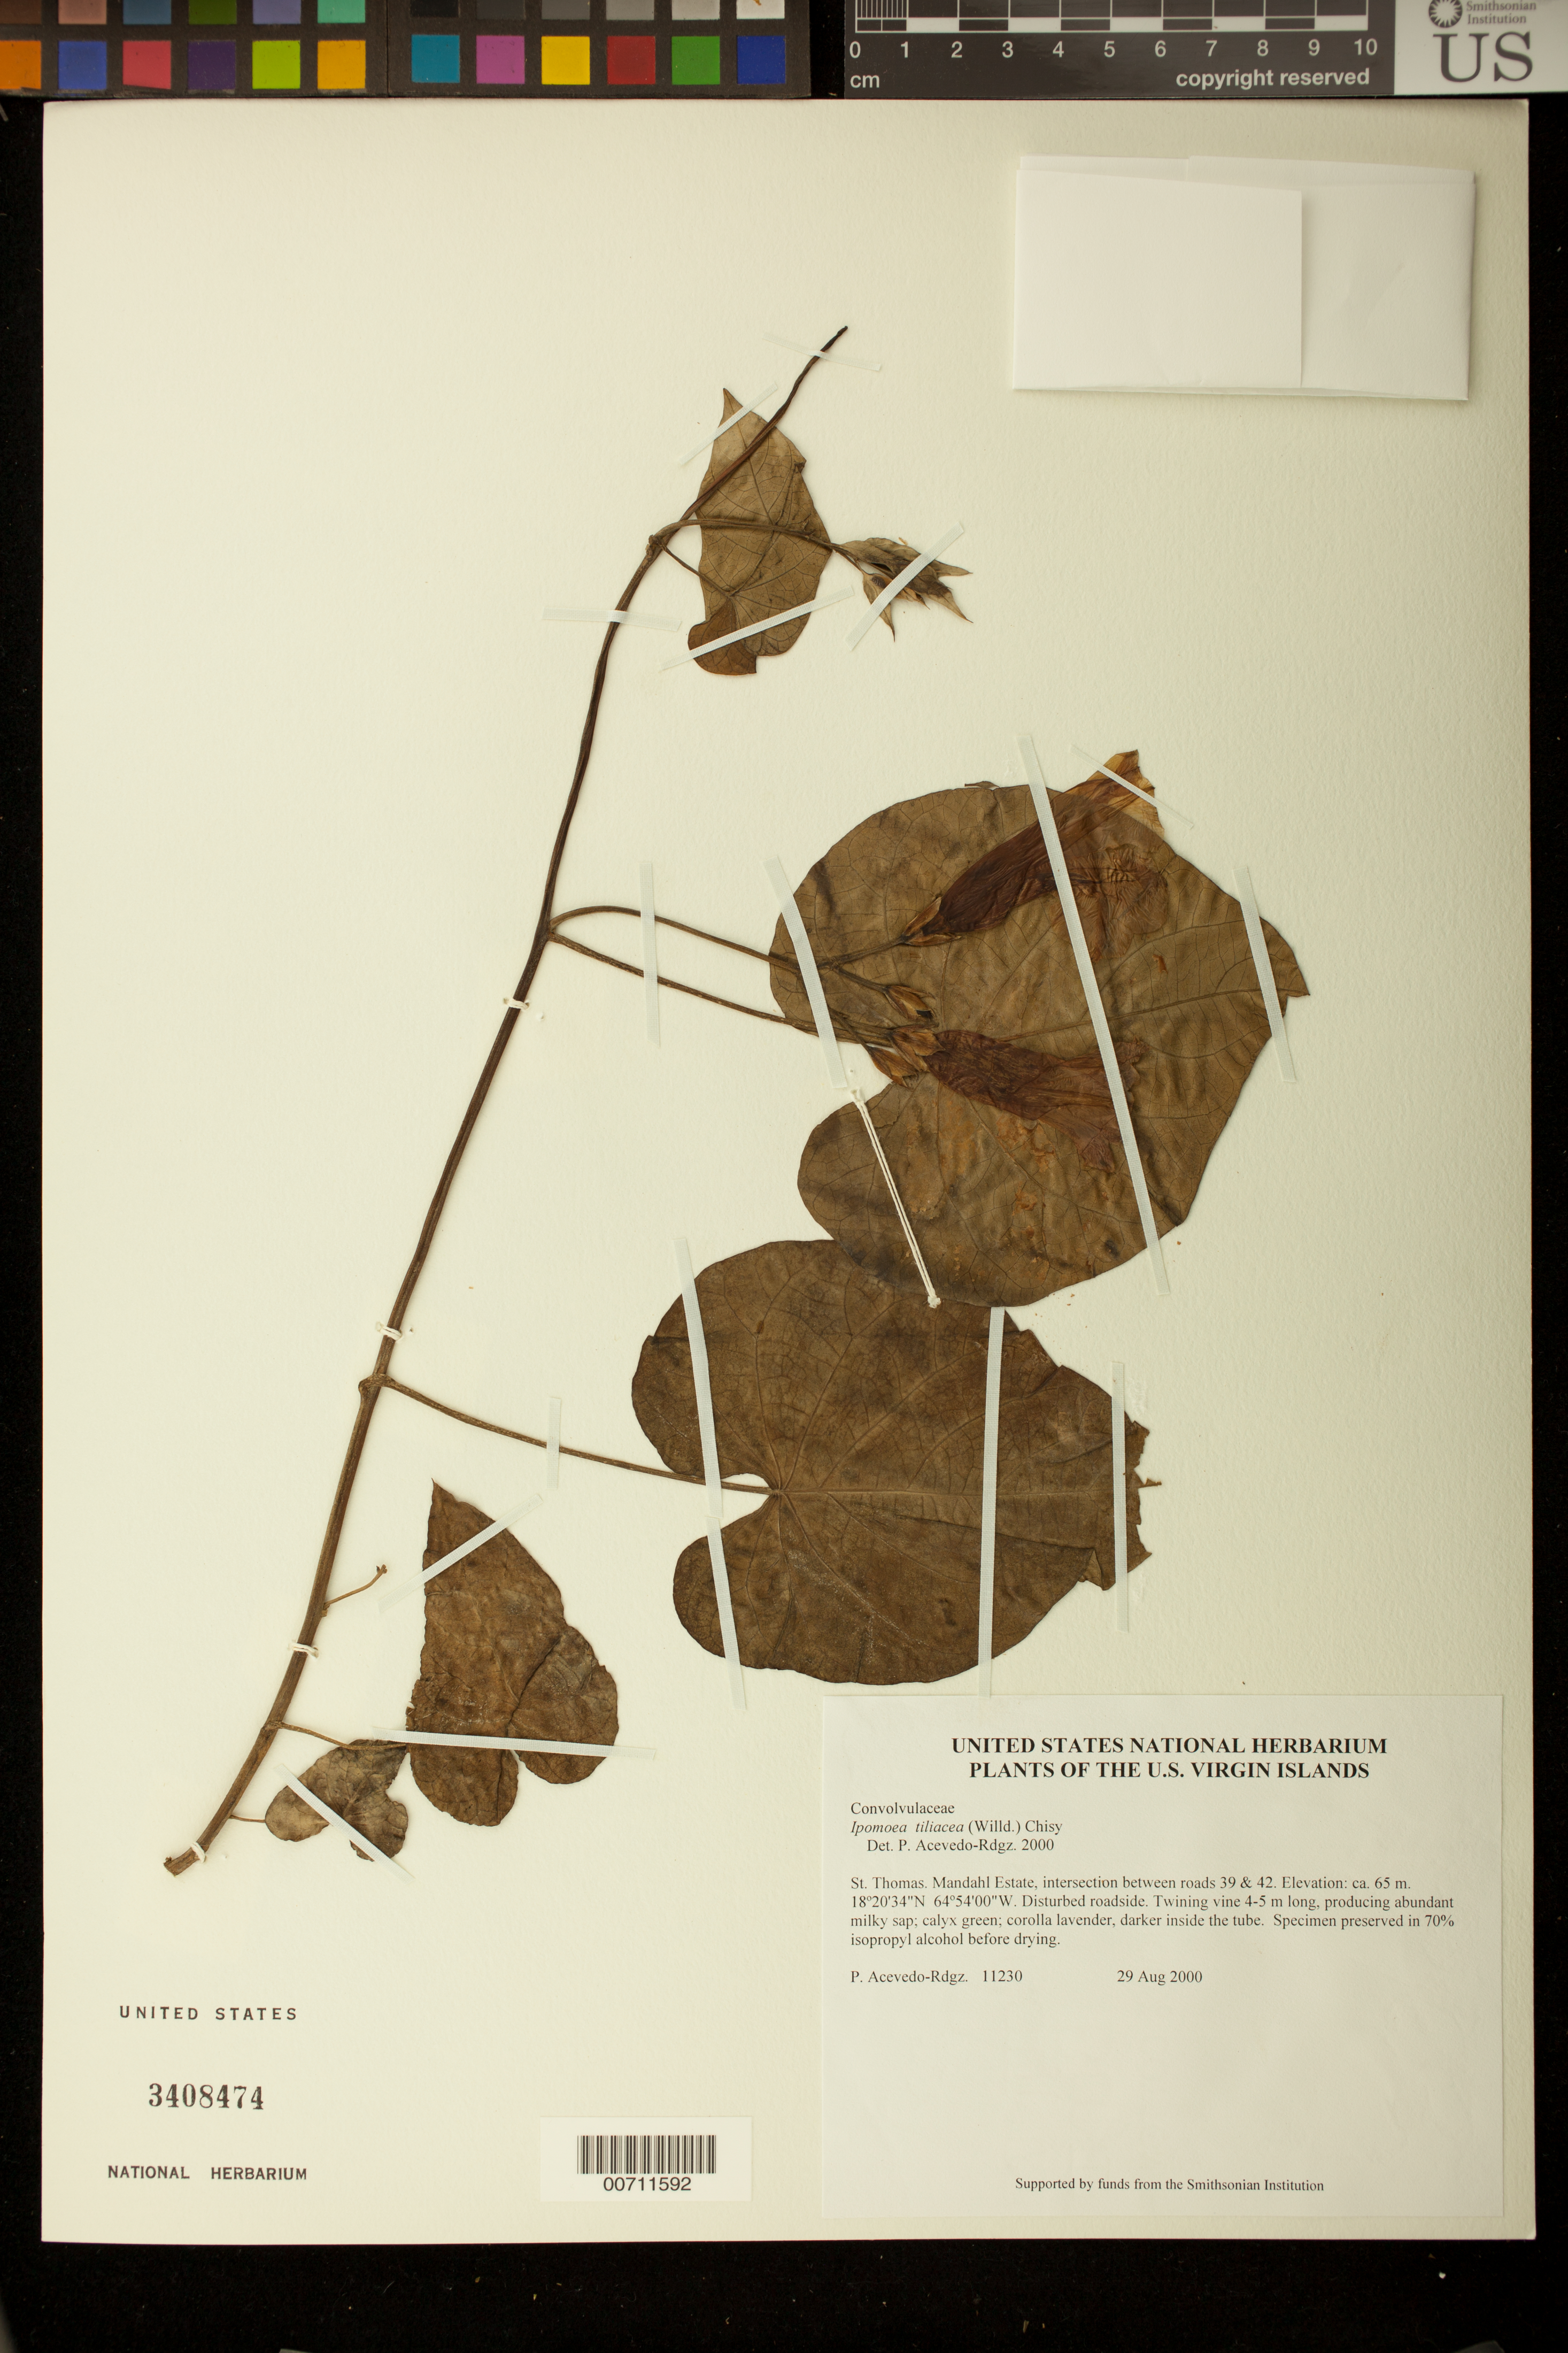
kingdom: Plantae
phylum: Tracheophyta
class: Magnoliopsida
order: Solanales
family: Convolvulaceae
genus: Ipomoea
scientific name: Ipomoea tiliacea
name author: (Willd.) Choisy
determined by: Acevedo-Rodríguez, P., (BOT), Smithsonian Institution - National Museum of Natural History (UNITED STATES)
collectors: P. Acevedo-Rodr.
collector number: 11230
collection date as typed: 29 Aug 2000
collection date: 2000-08-29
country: U.S. Virgin Islands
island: St. Thomas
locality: Mandahl Estate, intersection between roads 39 & 42.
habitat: Disturbed roadside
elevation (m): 65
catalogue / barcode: US 3408474